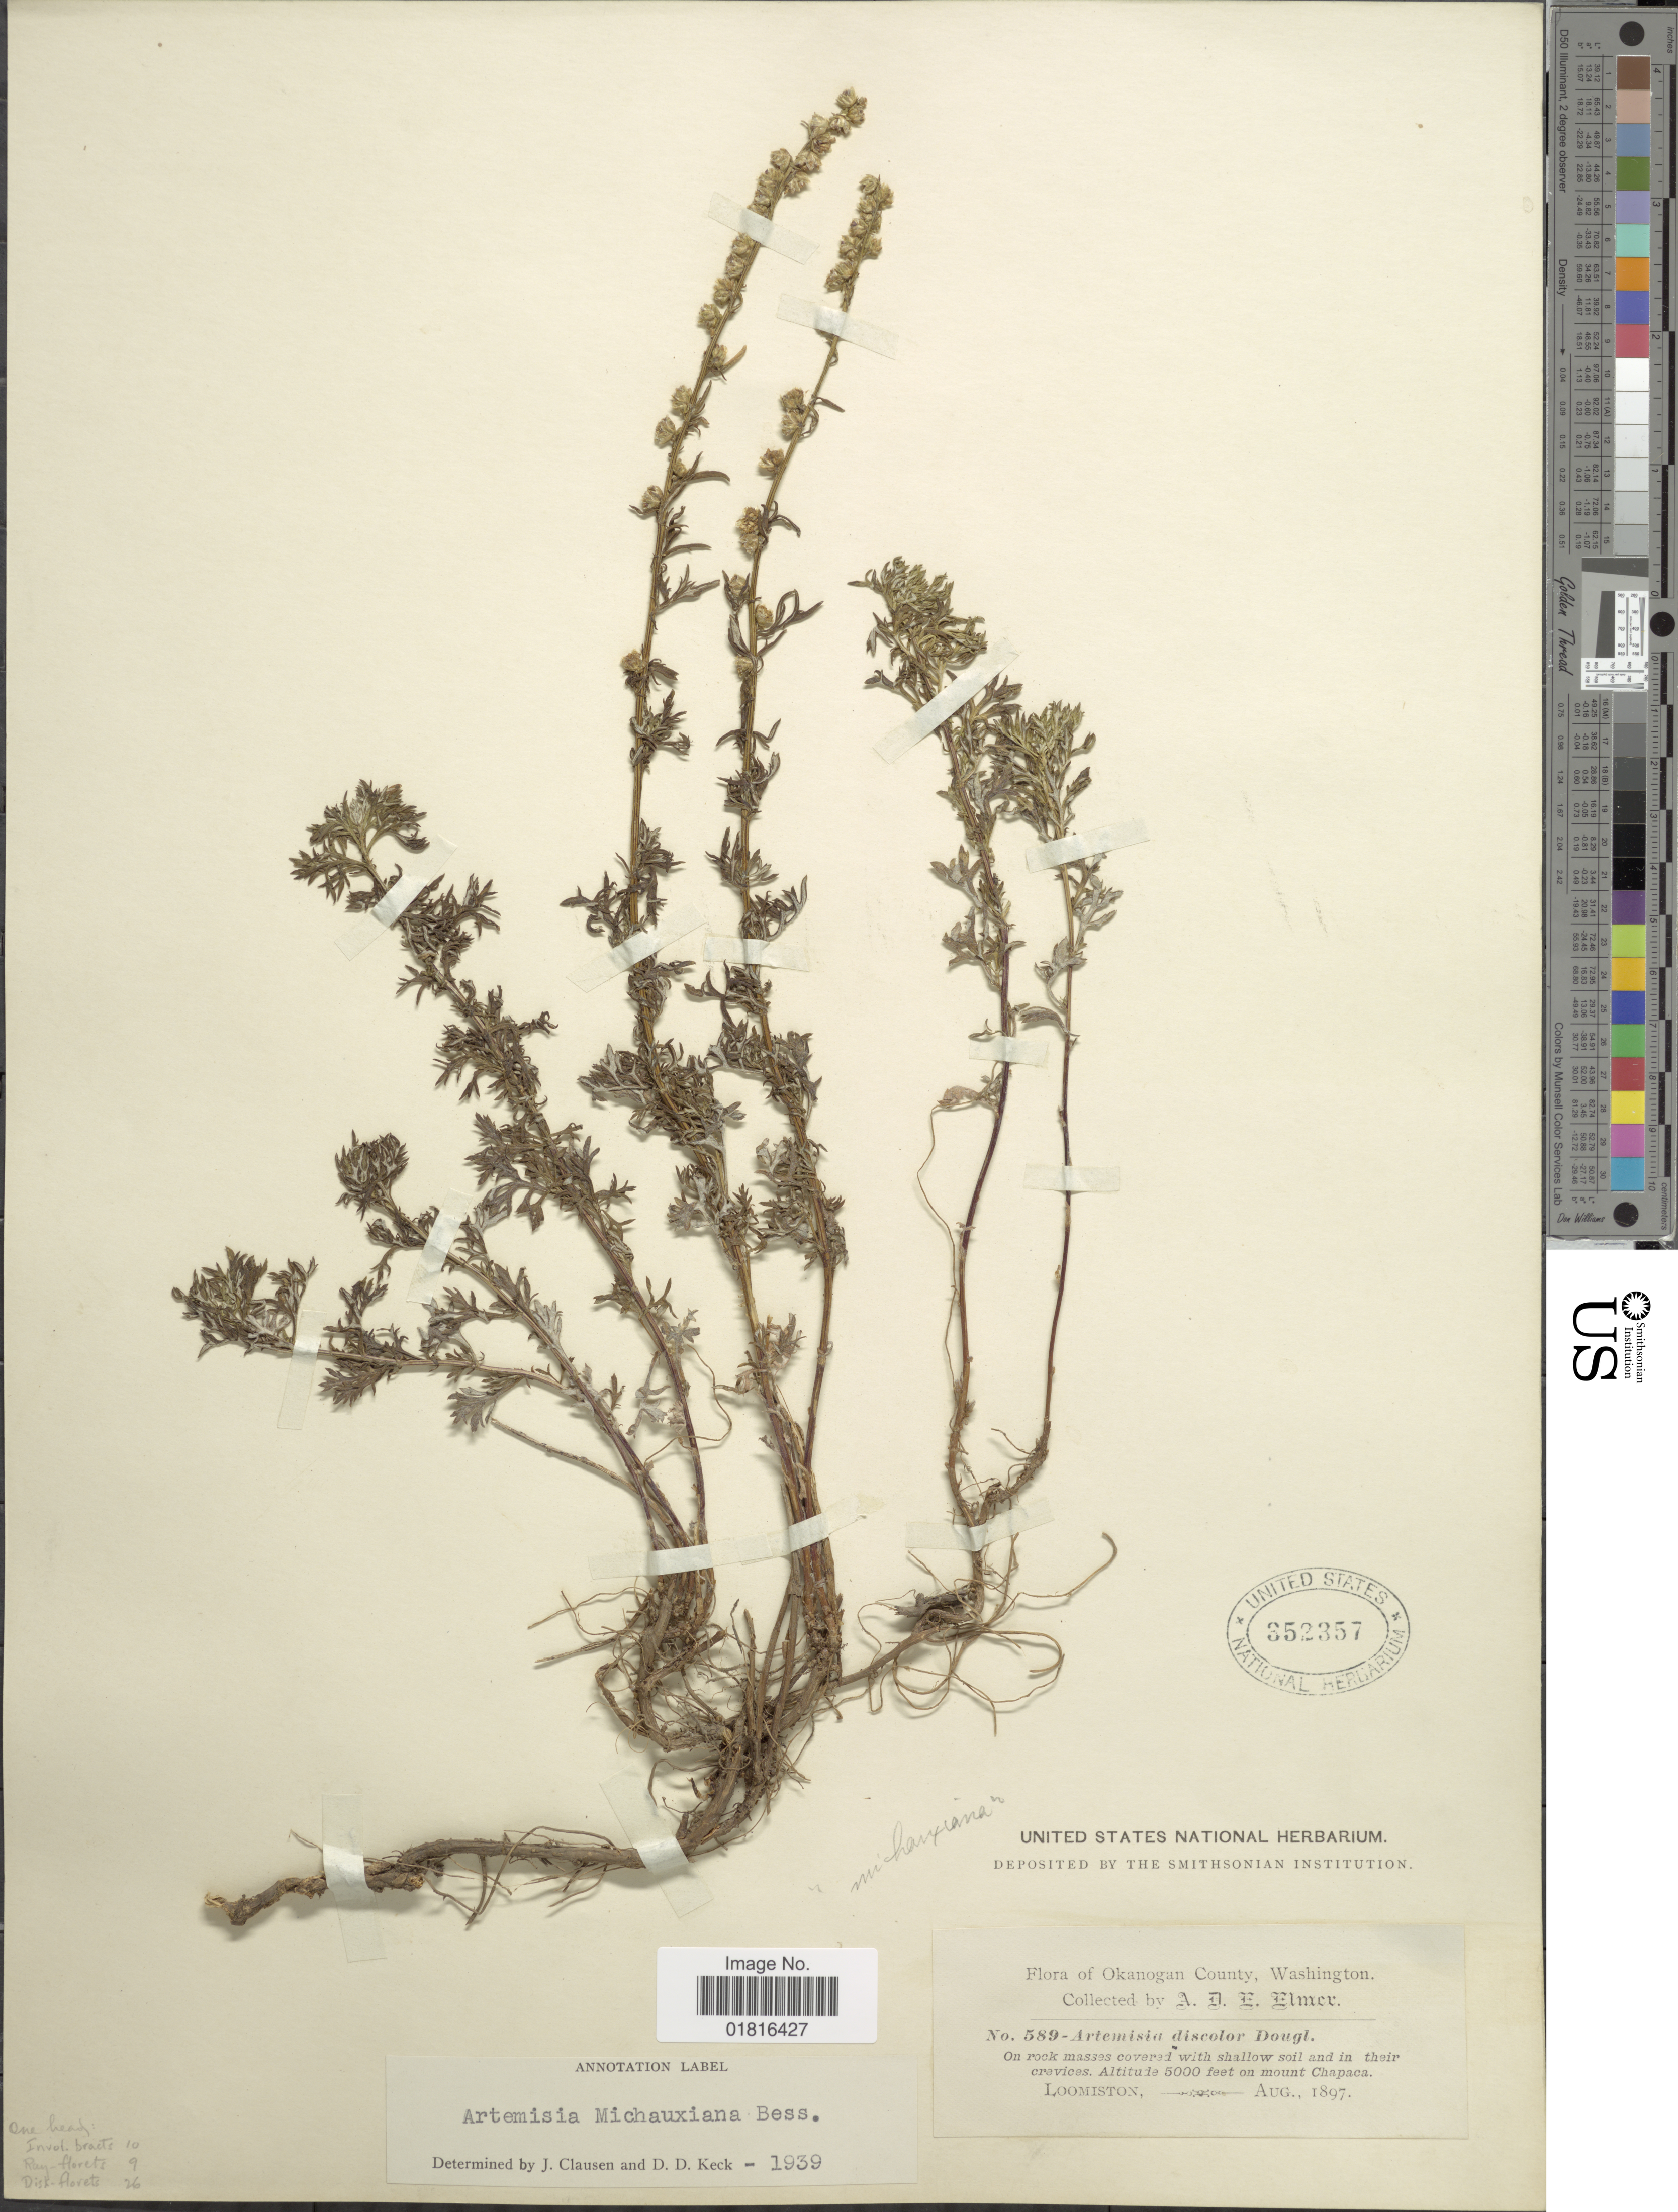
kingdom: Plantae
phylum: Tracheophyta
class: Magnoliopsida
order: Asterales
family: Asteraceae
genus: Artemisia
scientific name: Artemisia michauxiana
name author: Besser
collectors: A. D. E. Elmer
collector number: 589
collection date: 1897-08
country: United States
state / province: Washington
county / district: Okanogan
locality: Okanogan County, On rock masses covered with shallow soil and in their crevices, on mount Chapaca, Loomiston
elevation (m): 1524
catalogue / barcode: US 352357